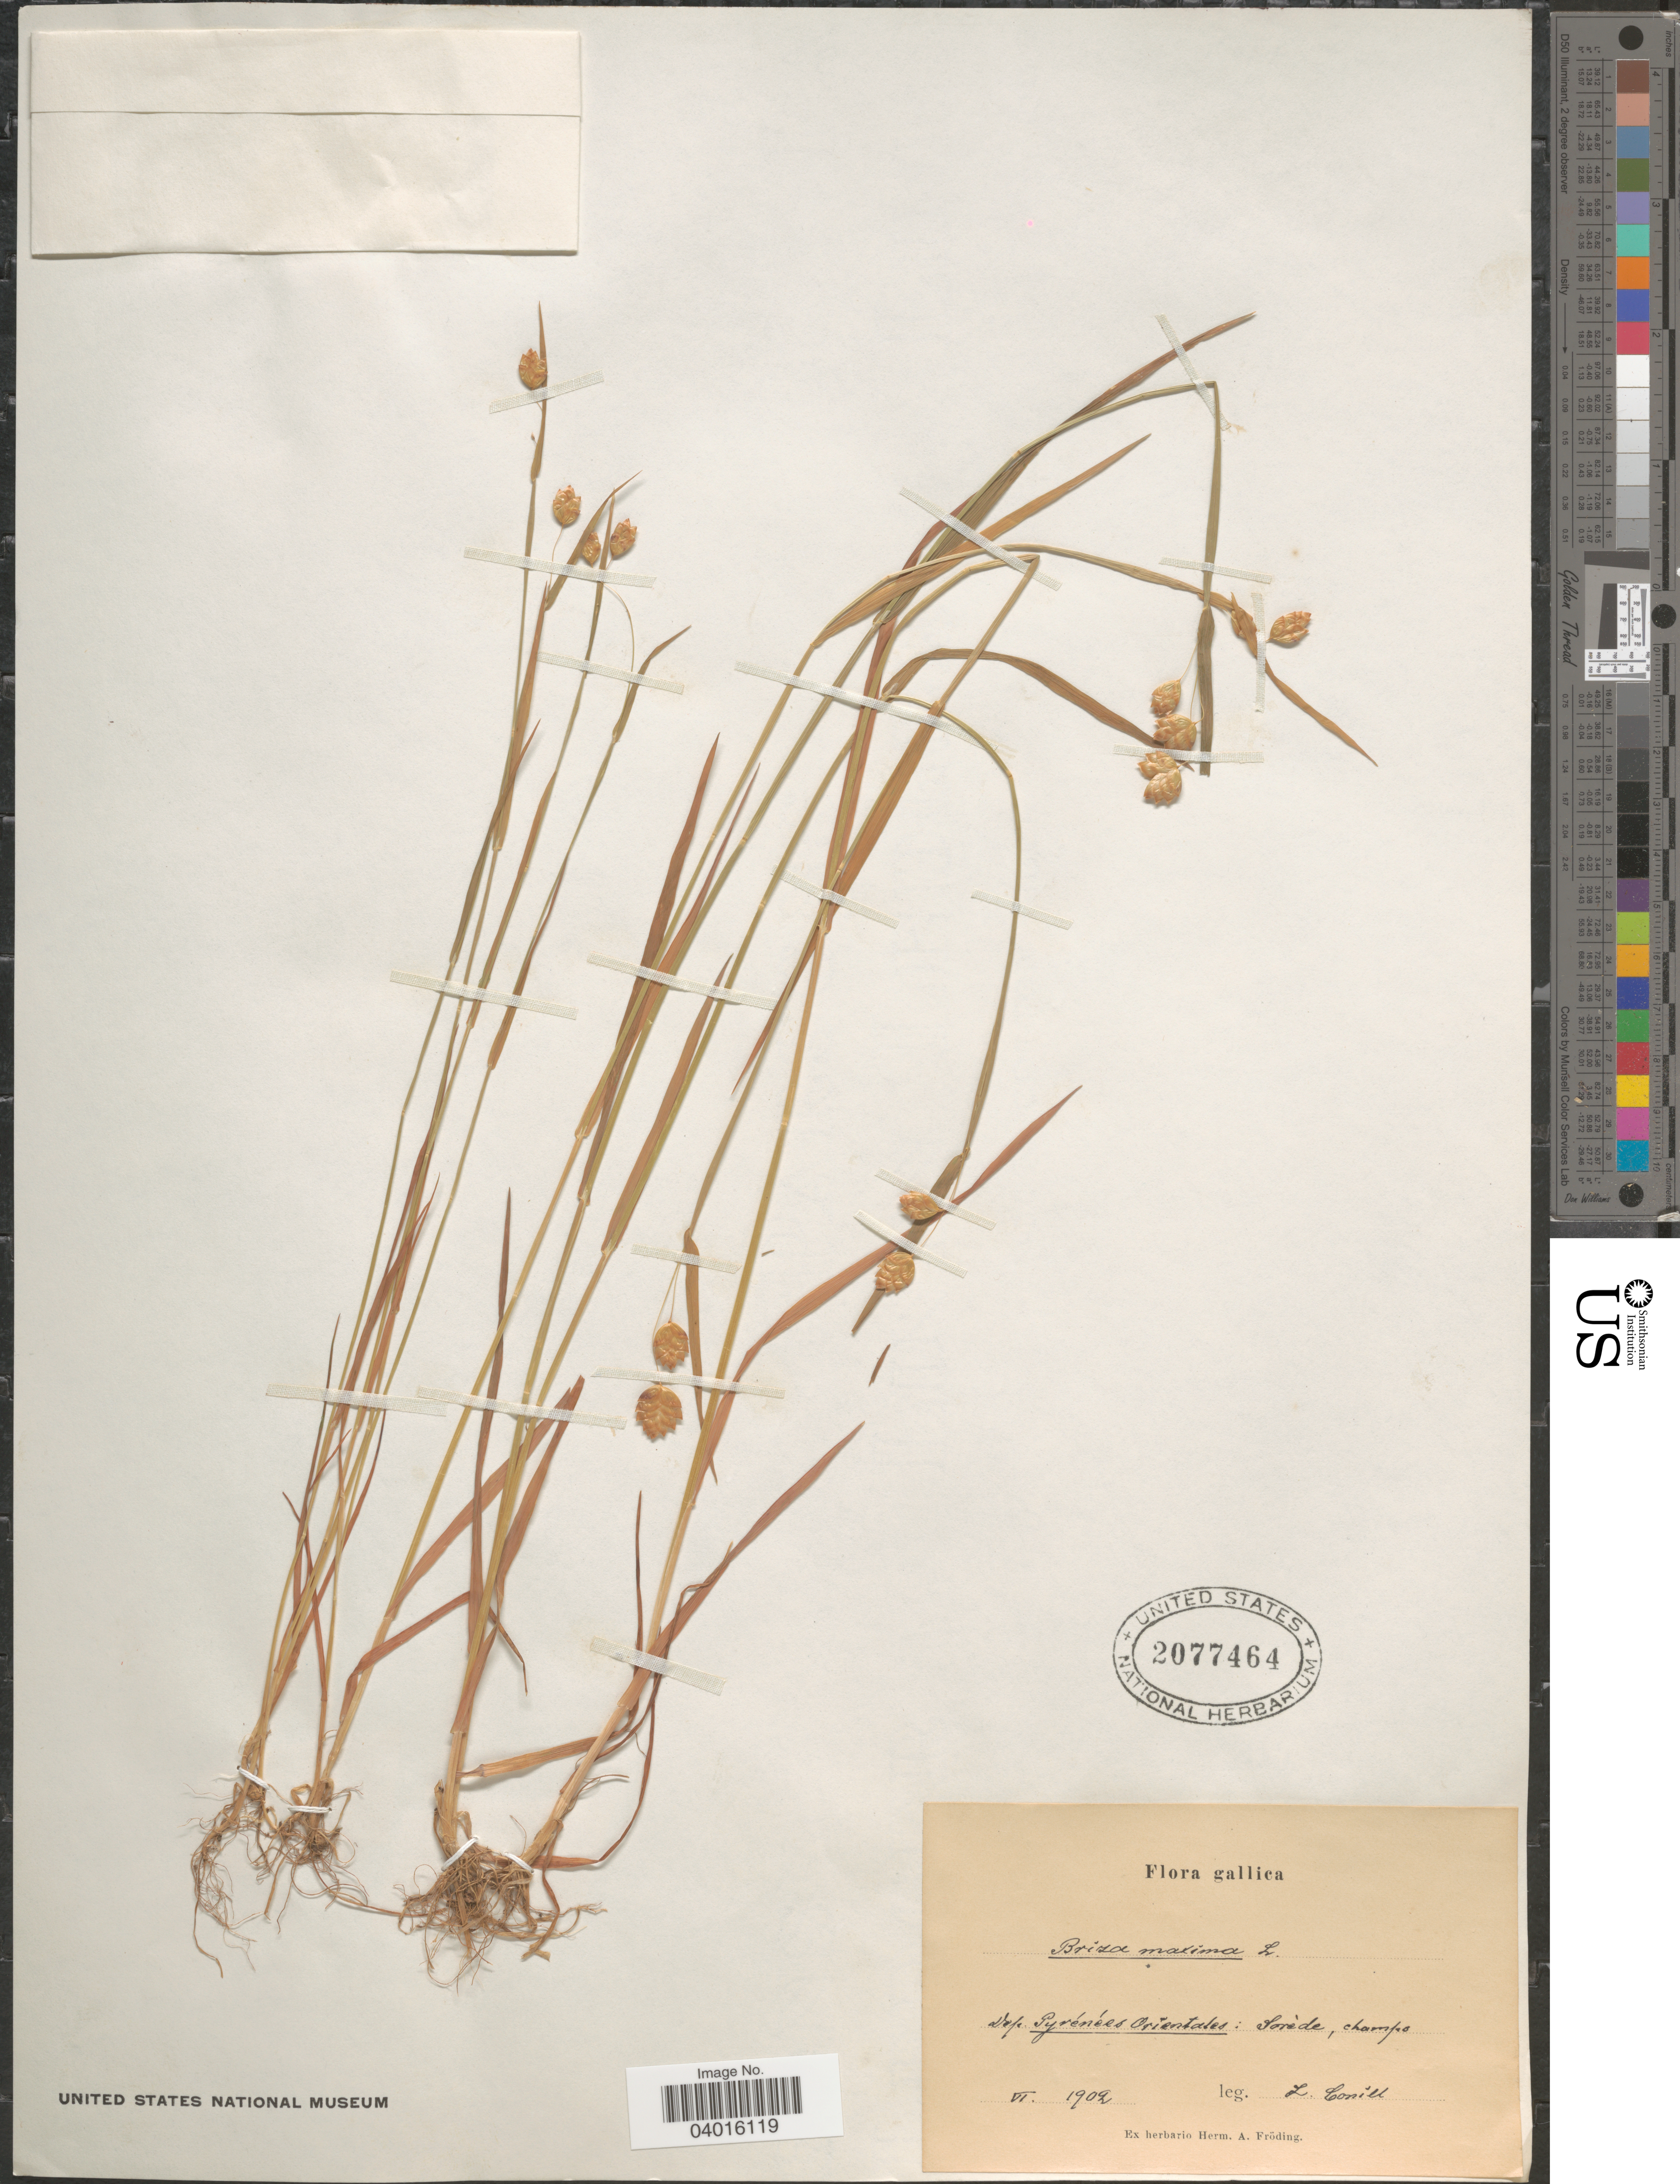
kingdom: Plantae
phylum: Tracheophyta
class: Liliopsida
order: Poales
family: Poaceae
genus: Briza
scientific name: Briza maxima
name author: L.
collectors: Conill, L.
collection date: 1902-06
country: France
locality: Gallica. Dep. Pyrénées Orientales: Sorède, champo.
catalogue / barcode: US 2077464